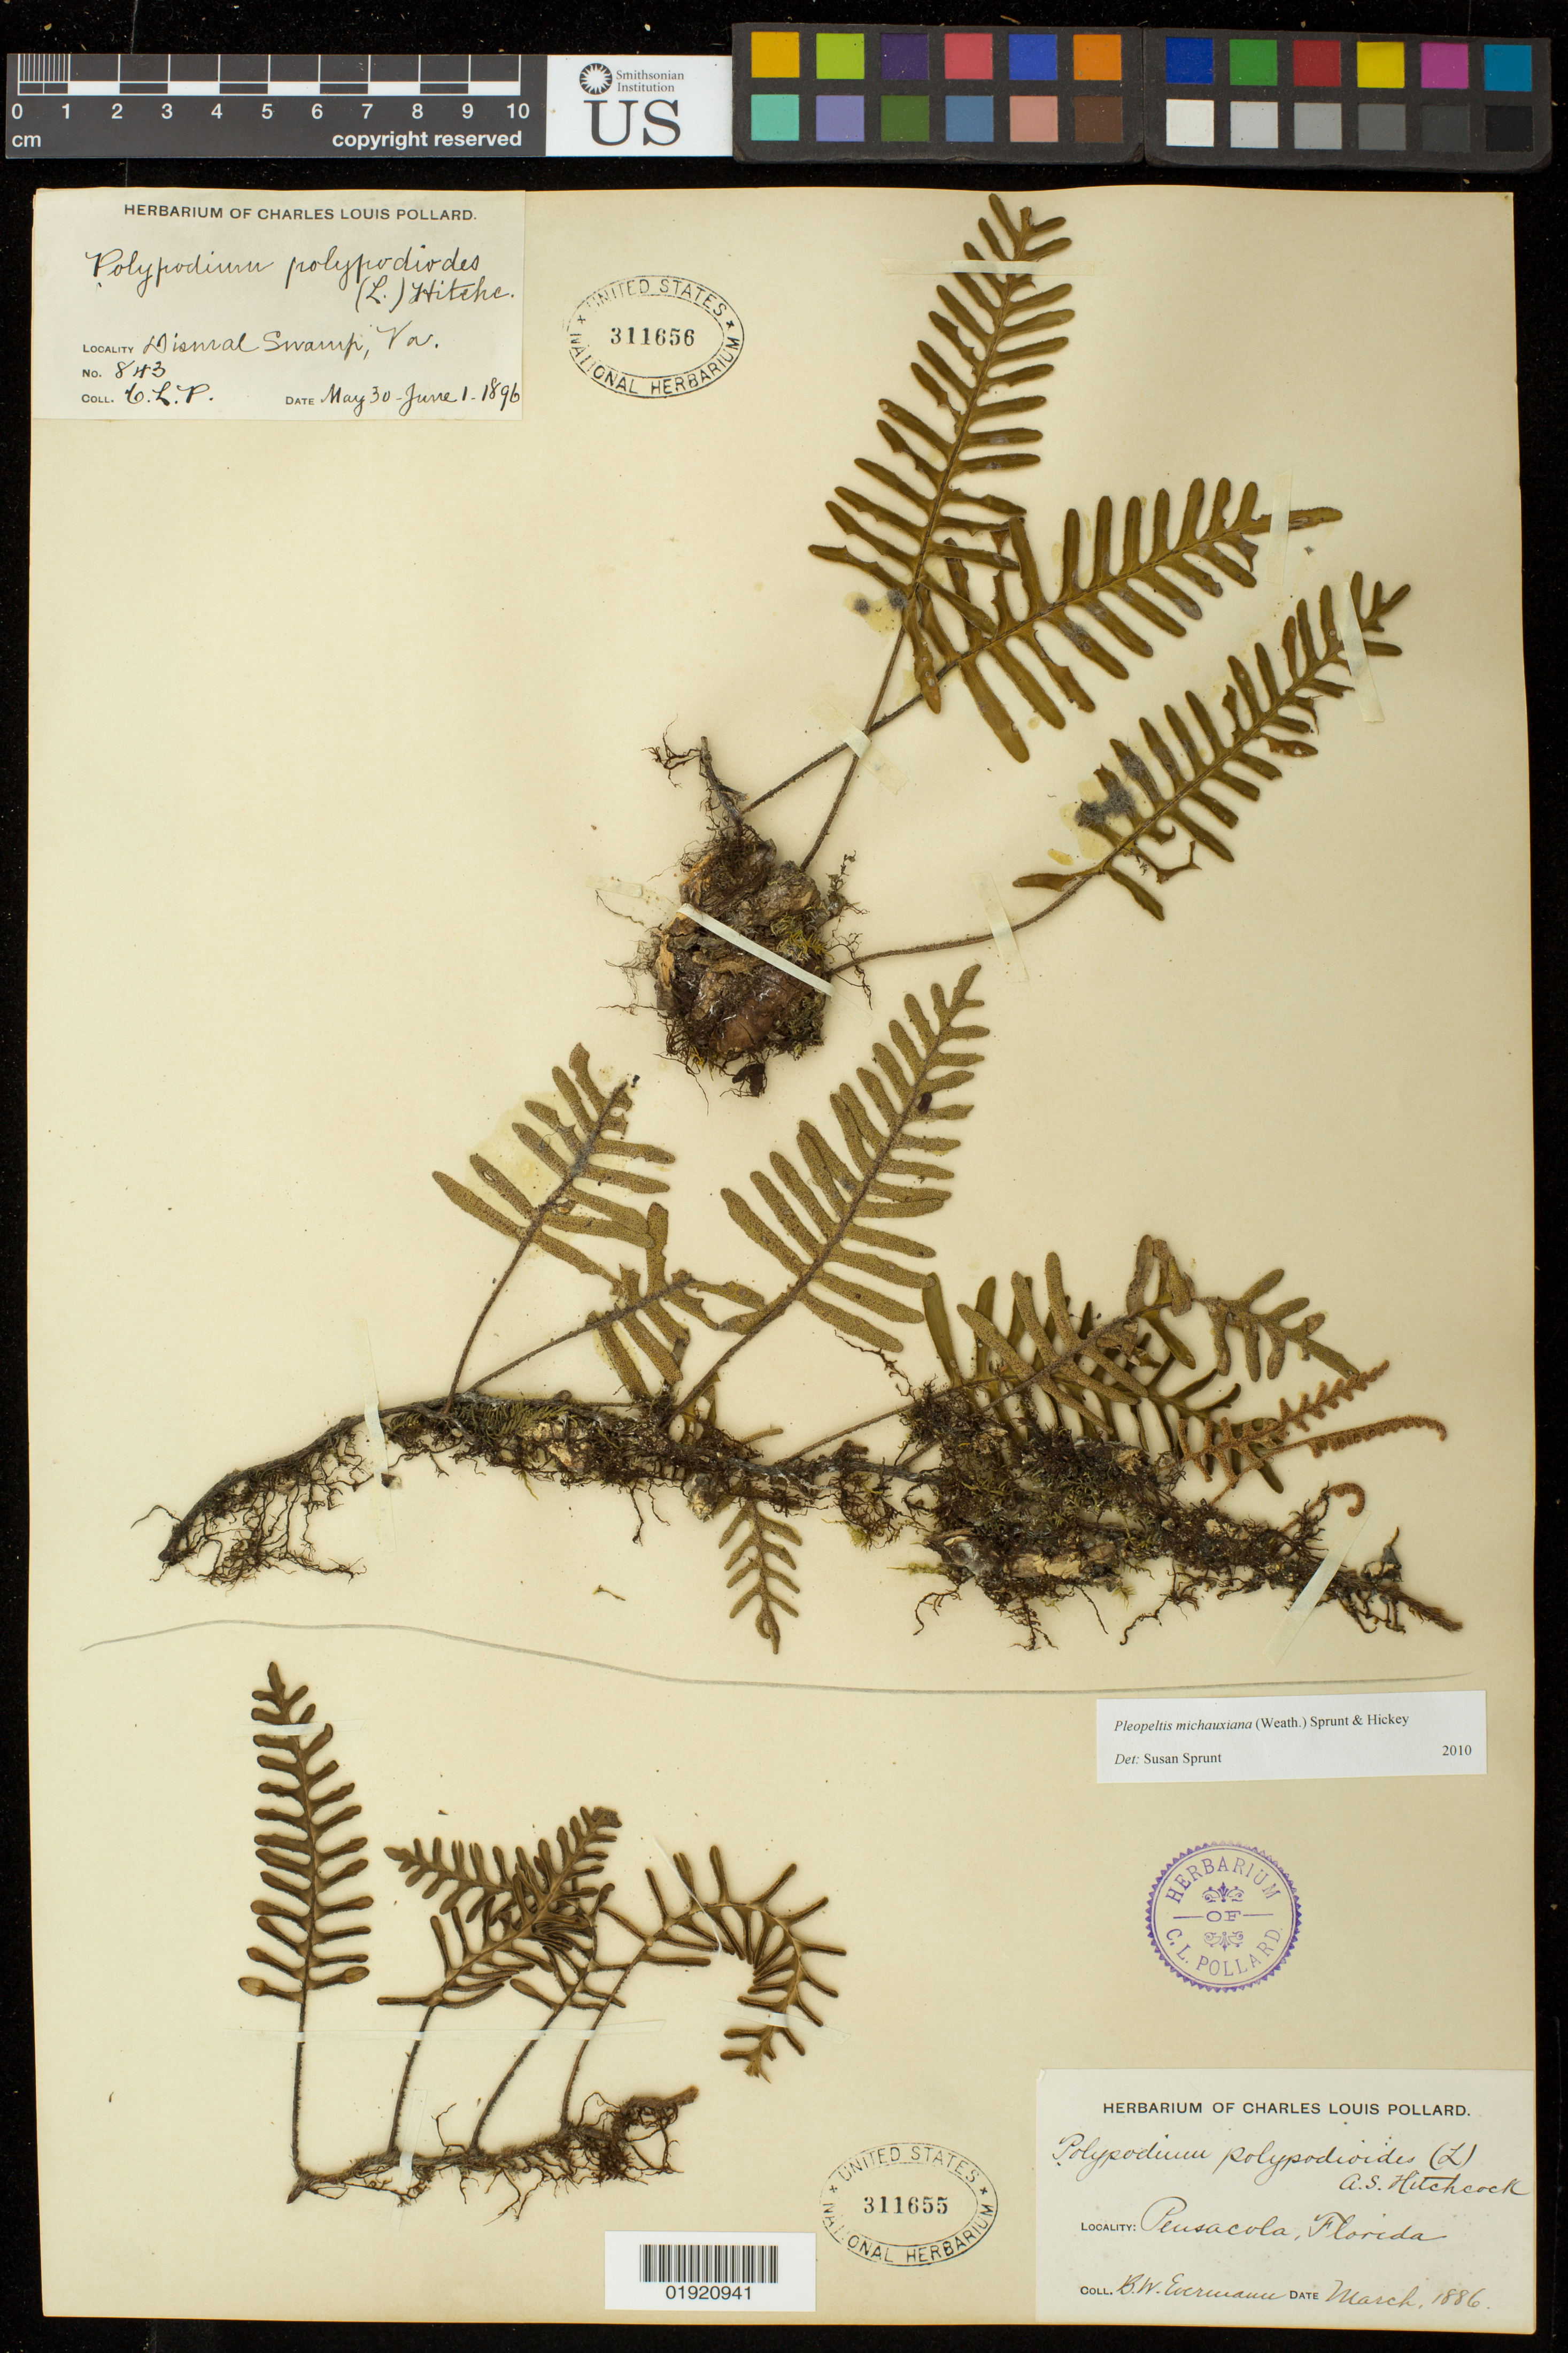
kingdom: Plantae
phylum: Tracheophyta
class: Polypodiopsida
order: Polypodiales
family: Polypodiaceae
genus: Pleopeltis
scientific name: Pleopeltis michauxiana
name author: (Weath.) Hickey & Sprunt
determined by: Sprunt, S. V.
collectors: B. W. Evermann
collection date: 1886-03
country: United States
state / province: Florida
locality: Pensacola.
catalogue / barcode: US 311655